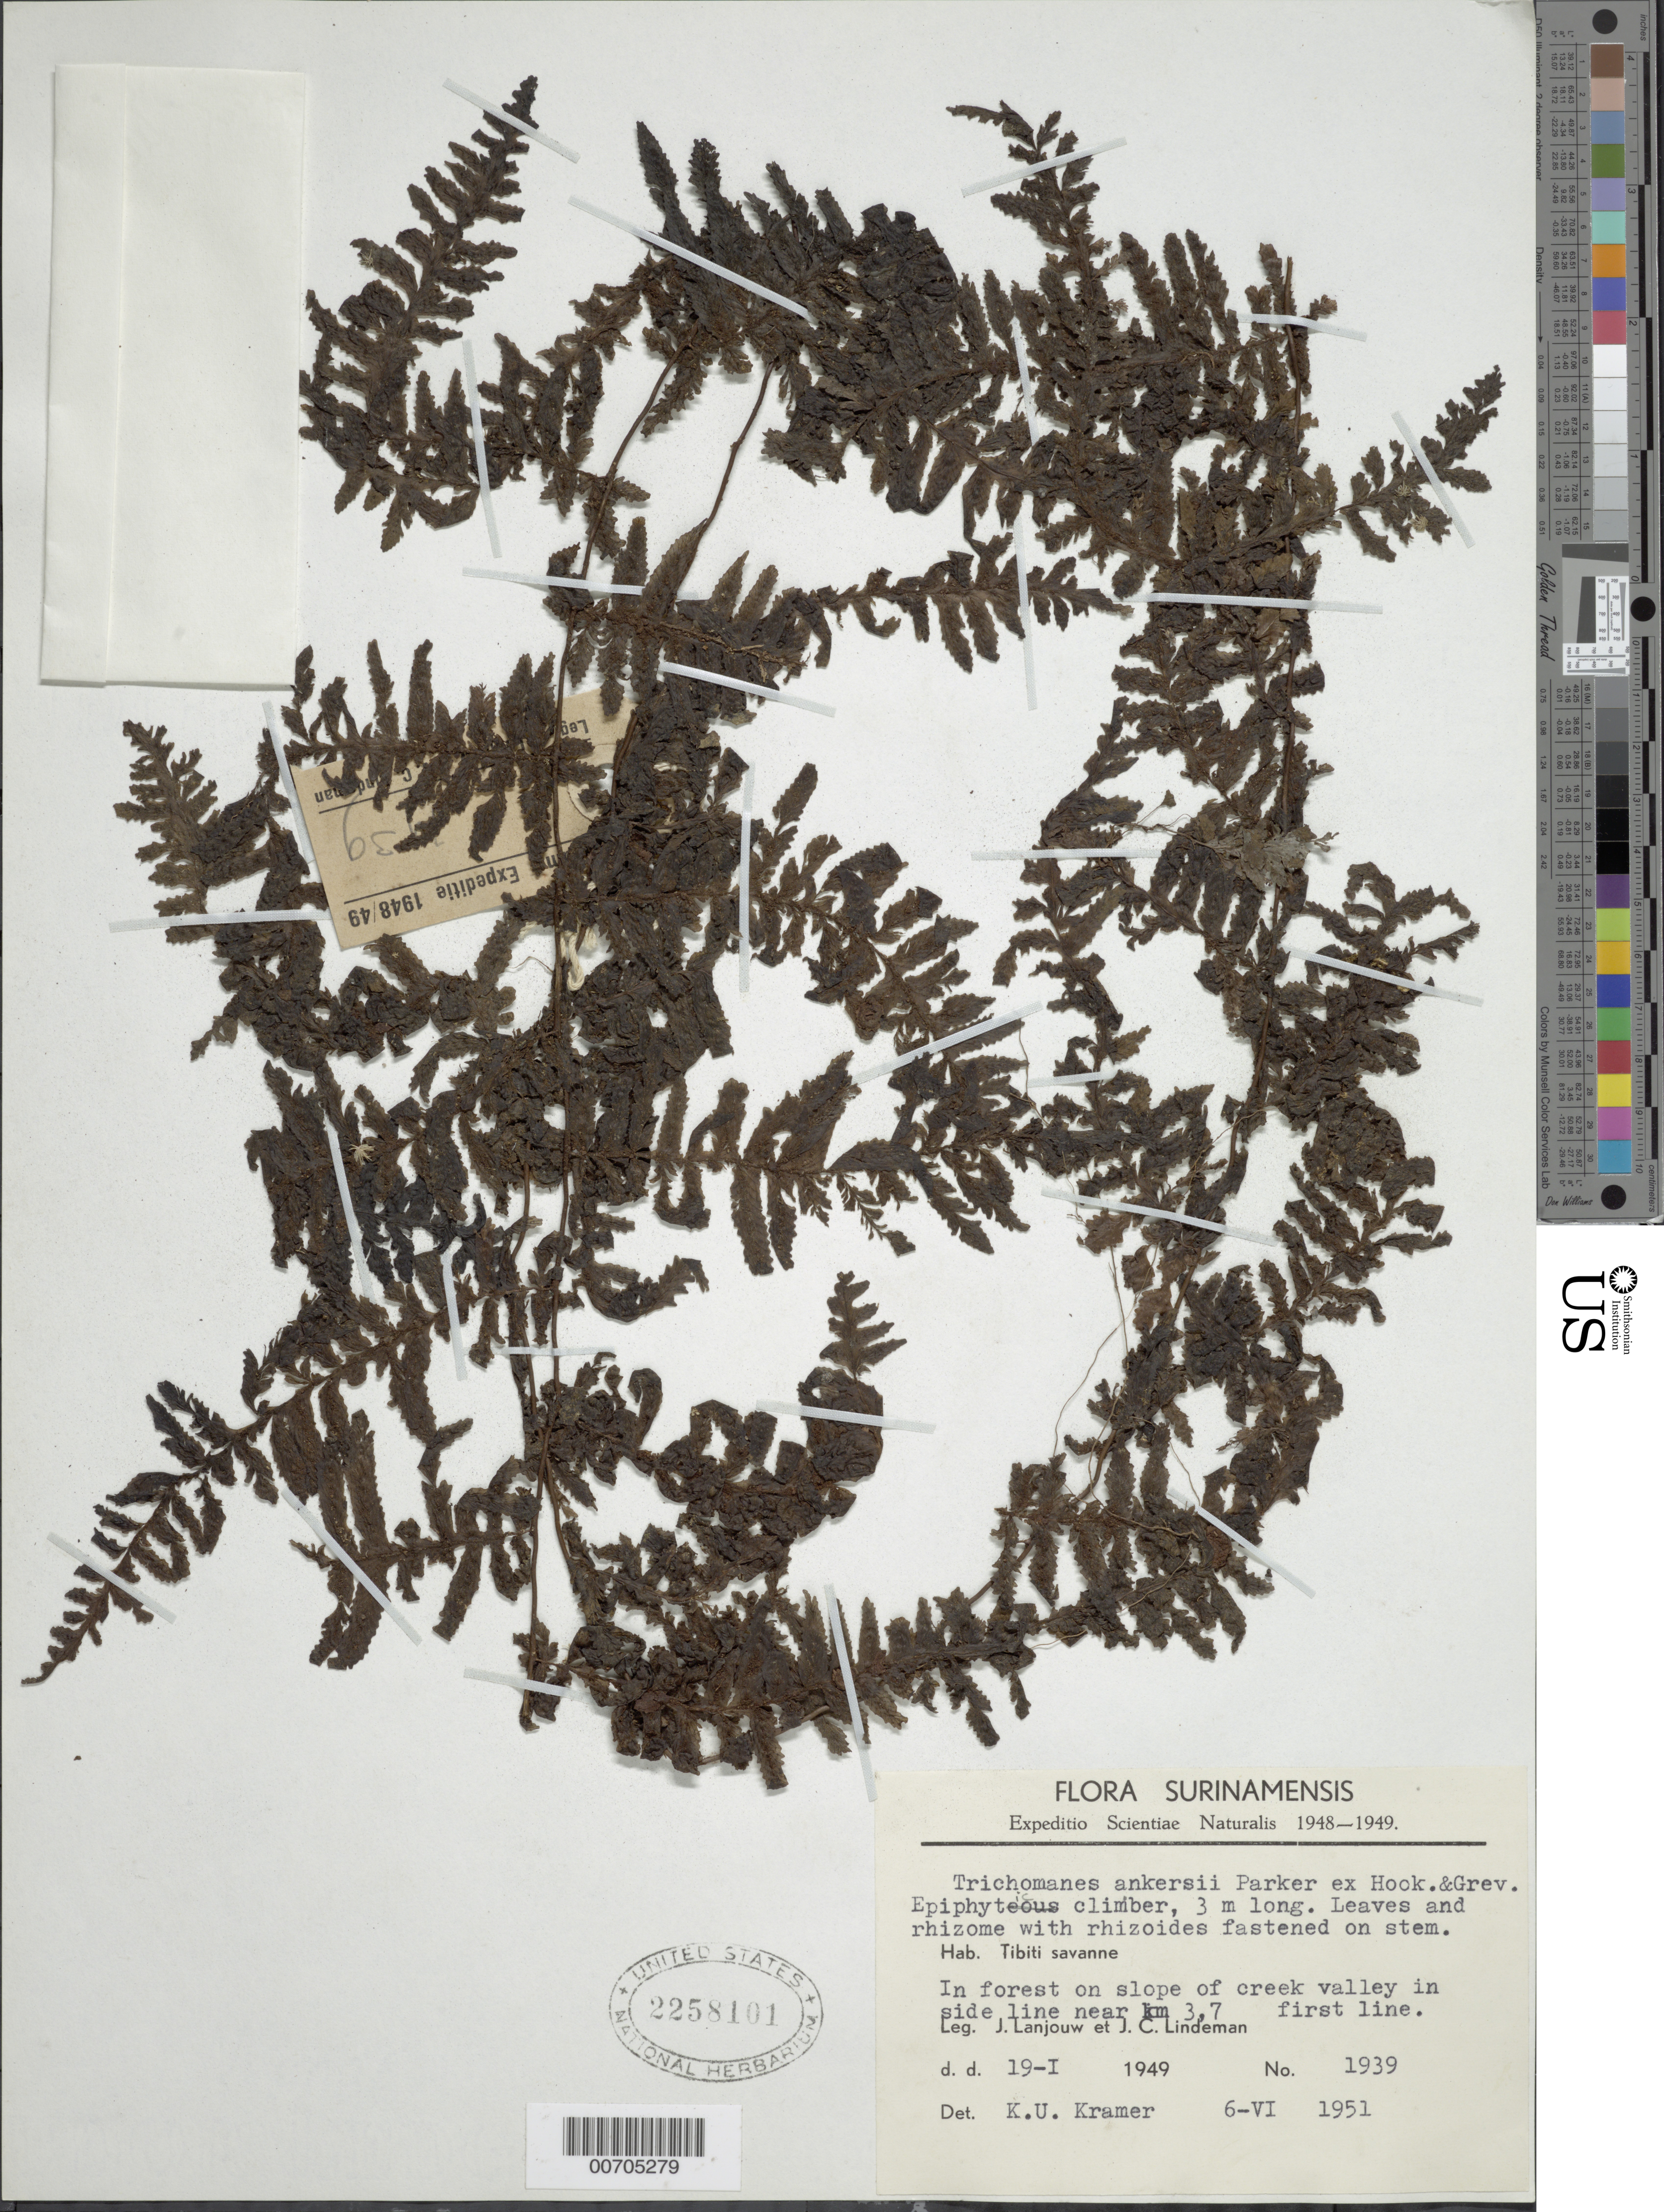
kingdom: Plantae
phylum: Tracheophyta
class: Polypodiopsida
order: Hymenophyllales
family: Hymenophyllaceae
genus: Trichomanes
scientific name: Trichomanes ankersii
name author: C. Parker ex Hook. & Grev.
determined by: Kramer, K. U.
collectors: J. Lanjouw & J. C. Lindeman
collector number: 1939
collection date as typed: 19-Jan-49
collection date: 1949-01-19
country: Suriname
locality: Tibiti savanna, near km 3.7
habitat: Forest on slope of creek valley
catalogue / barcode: US 2258101